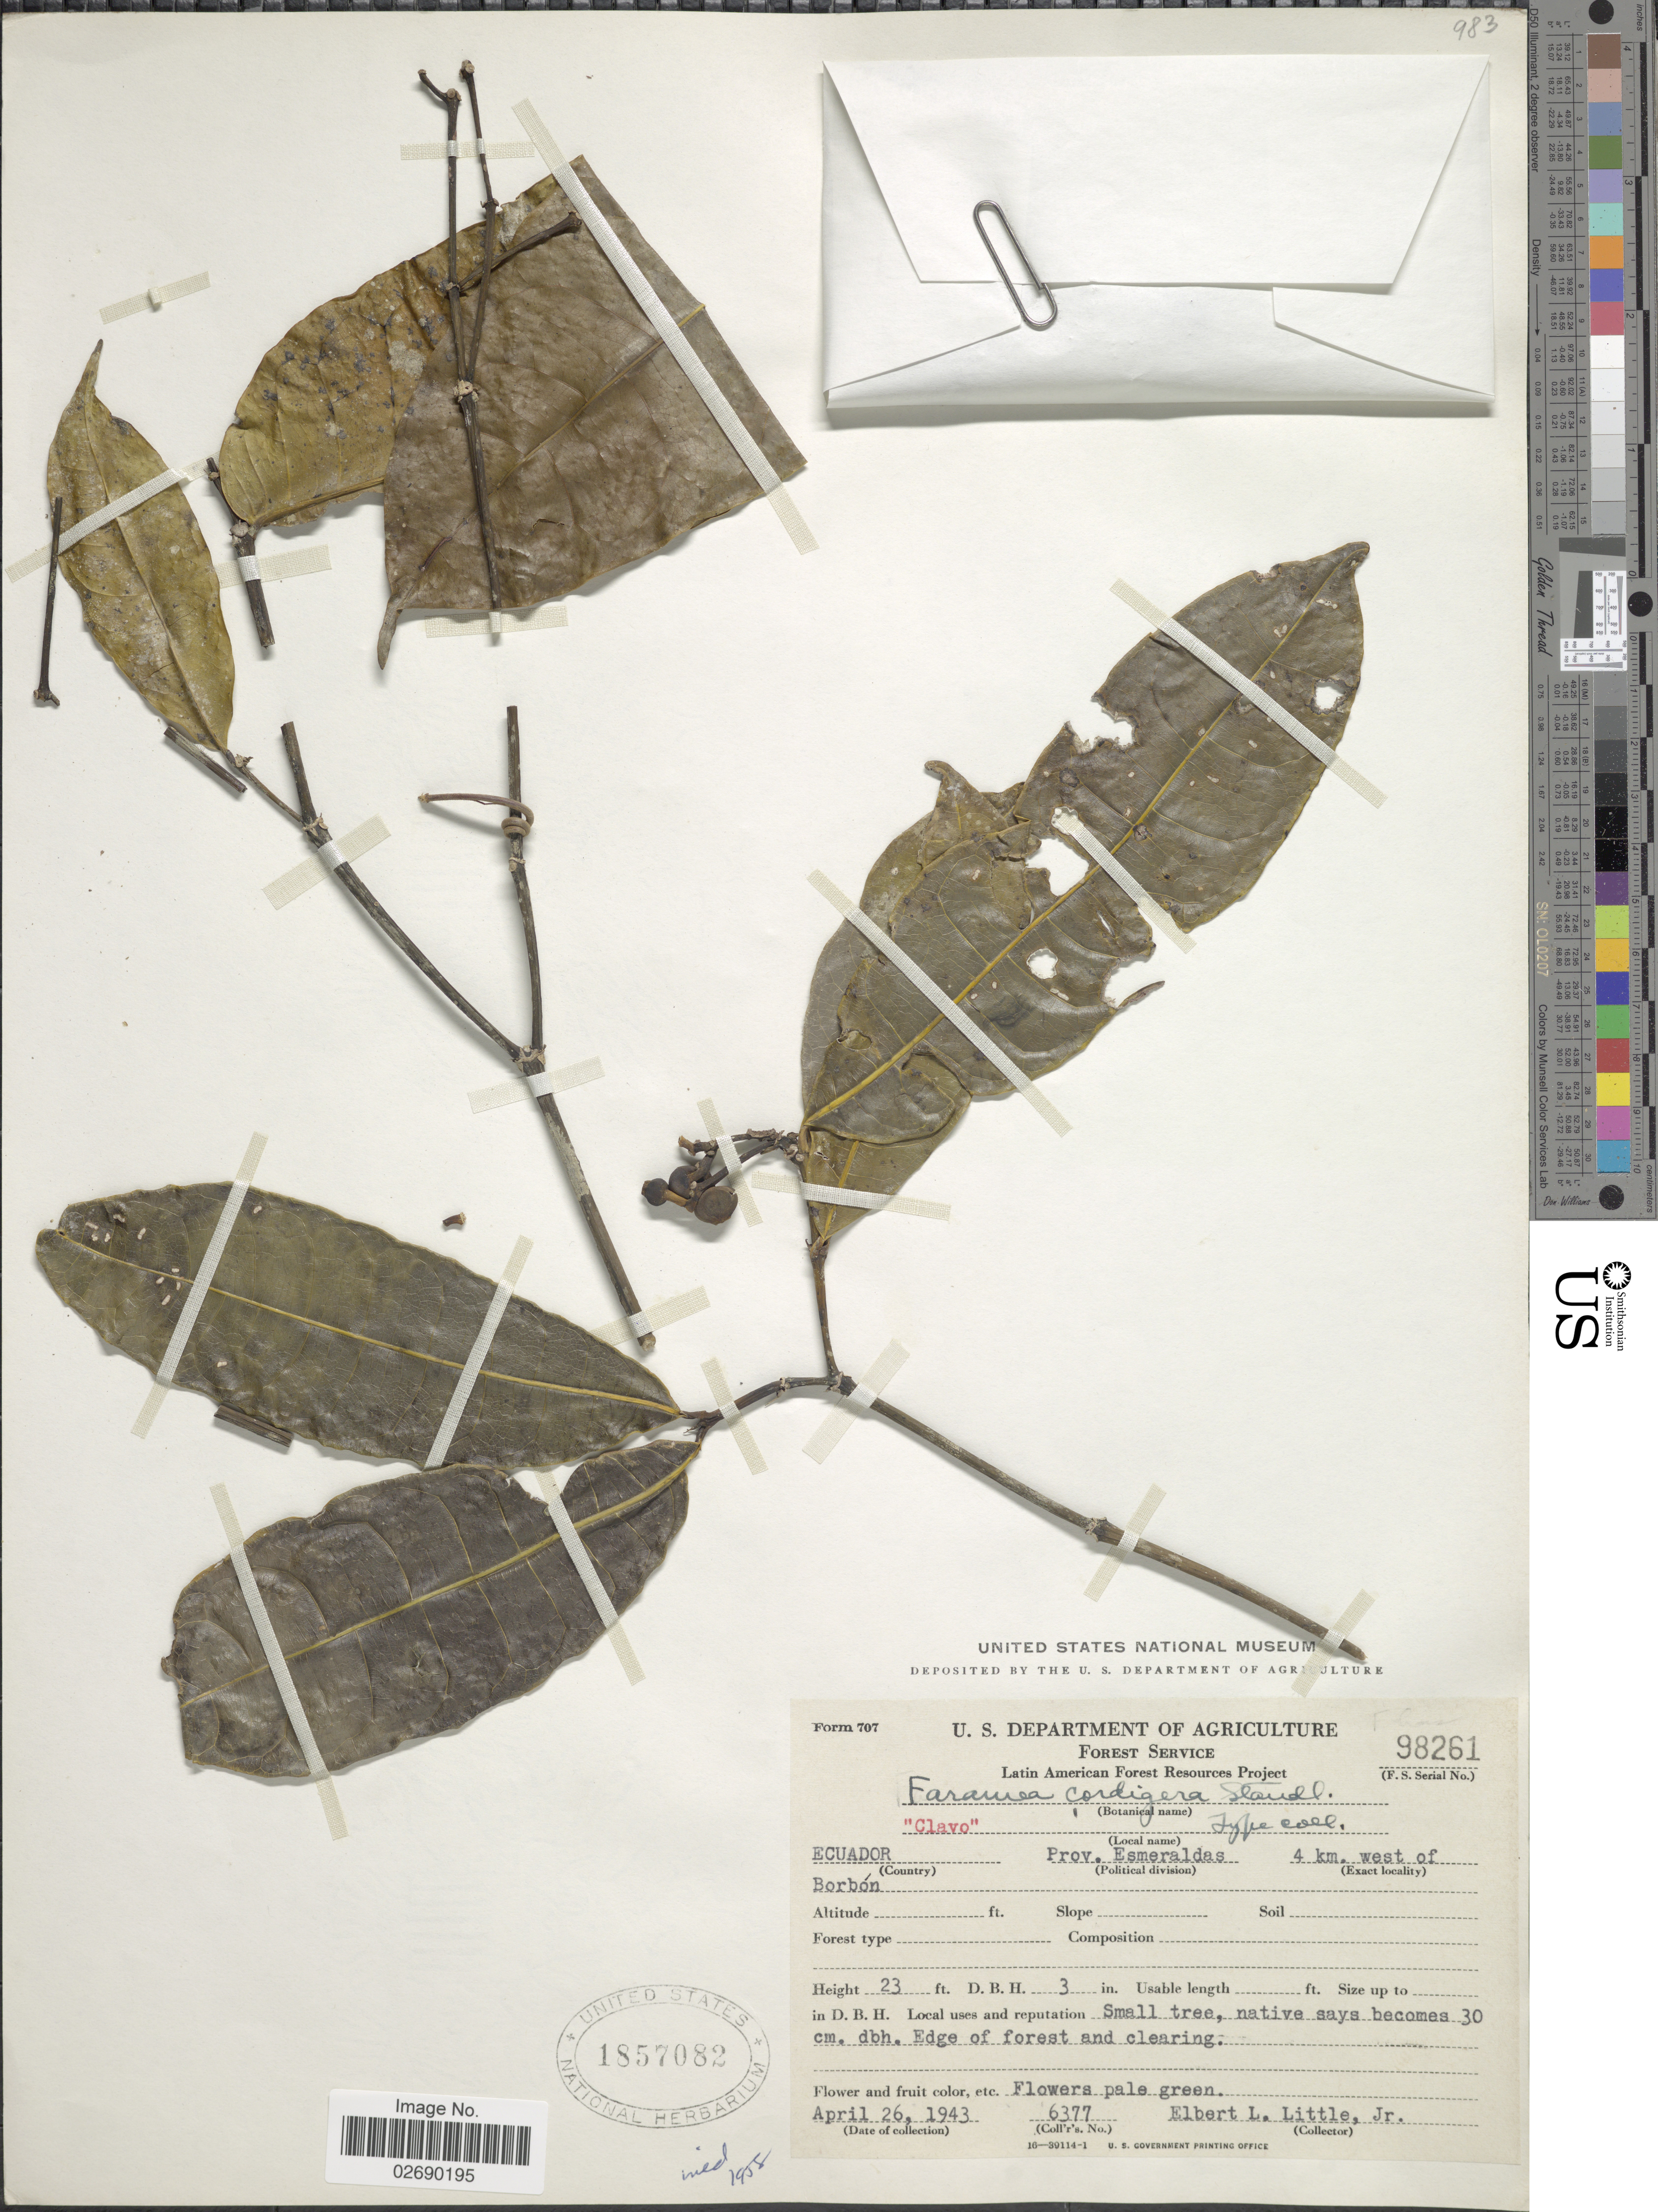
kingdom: Plantae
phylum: Tracheophyta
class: Magnoliopsida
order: Gentianales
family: Rubiaceae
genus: Faramea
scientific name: Faramea cordigera Standl. sp. nov. ined.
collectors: E. L. Little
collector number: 6377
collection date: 1943-04-26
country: Ecuador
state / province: Esmeraldas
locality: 4 km west of Borbón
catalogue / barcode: US 1857082